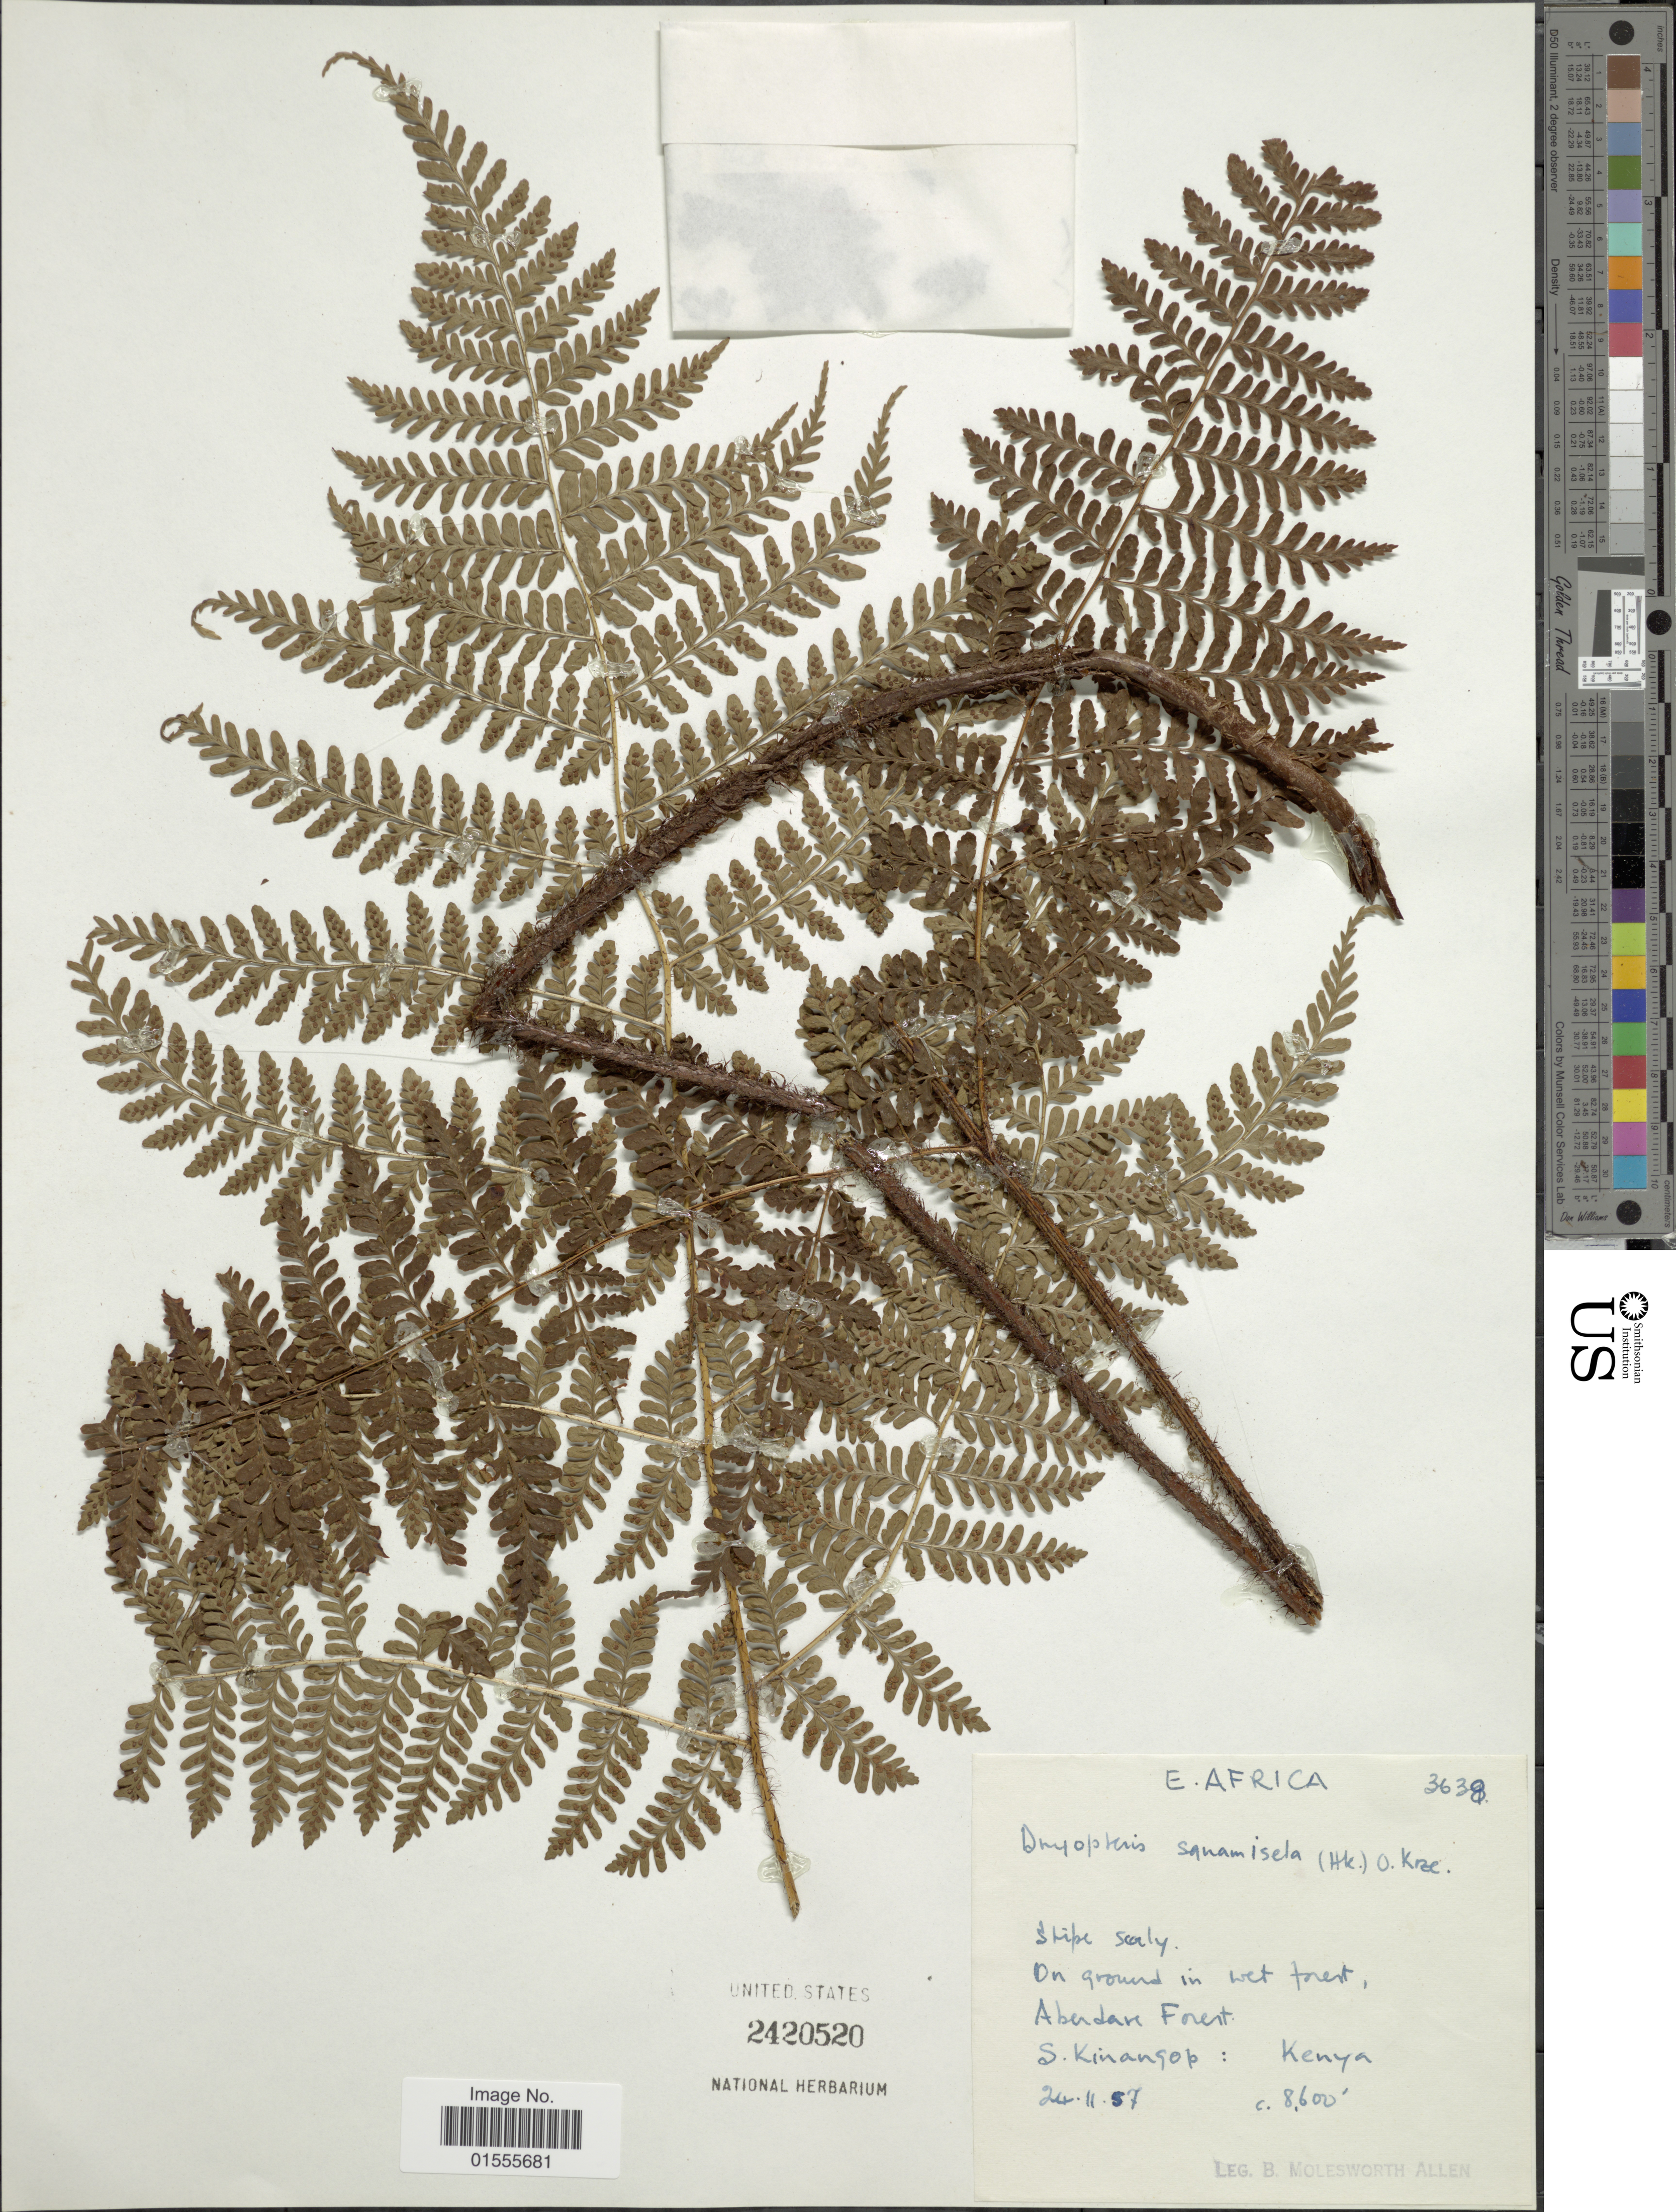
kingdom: Plantae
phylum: Tracheophyta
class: Polypodiopsida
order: Polypodiales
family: Dryopteridaceae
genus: Dryopteris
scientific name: Dryopteris squamiseta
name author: (Hook.) Kuntze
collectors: B. E. G. Molesworth-Allen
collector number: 3638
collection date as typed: Transcribed d/m/y: 24/11/57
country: Kenya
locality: Aberdam Forest, E. Africa, S. Kinangop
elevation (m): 2621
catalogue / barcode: US 2420520